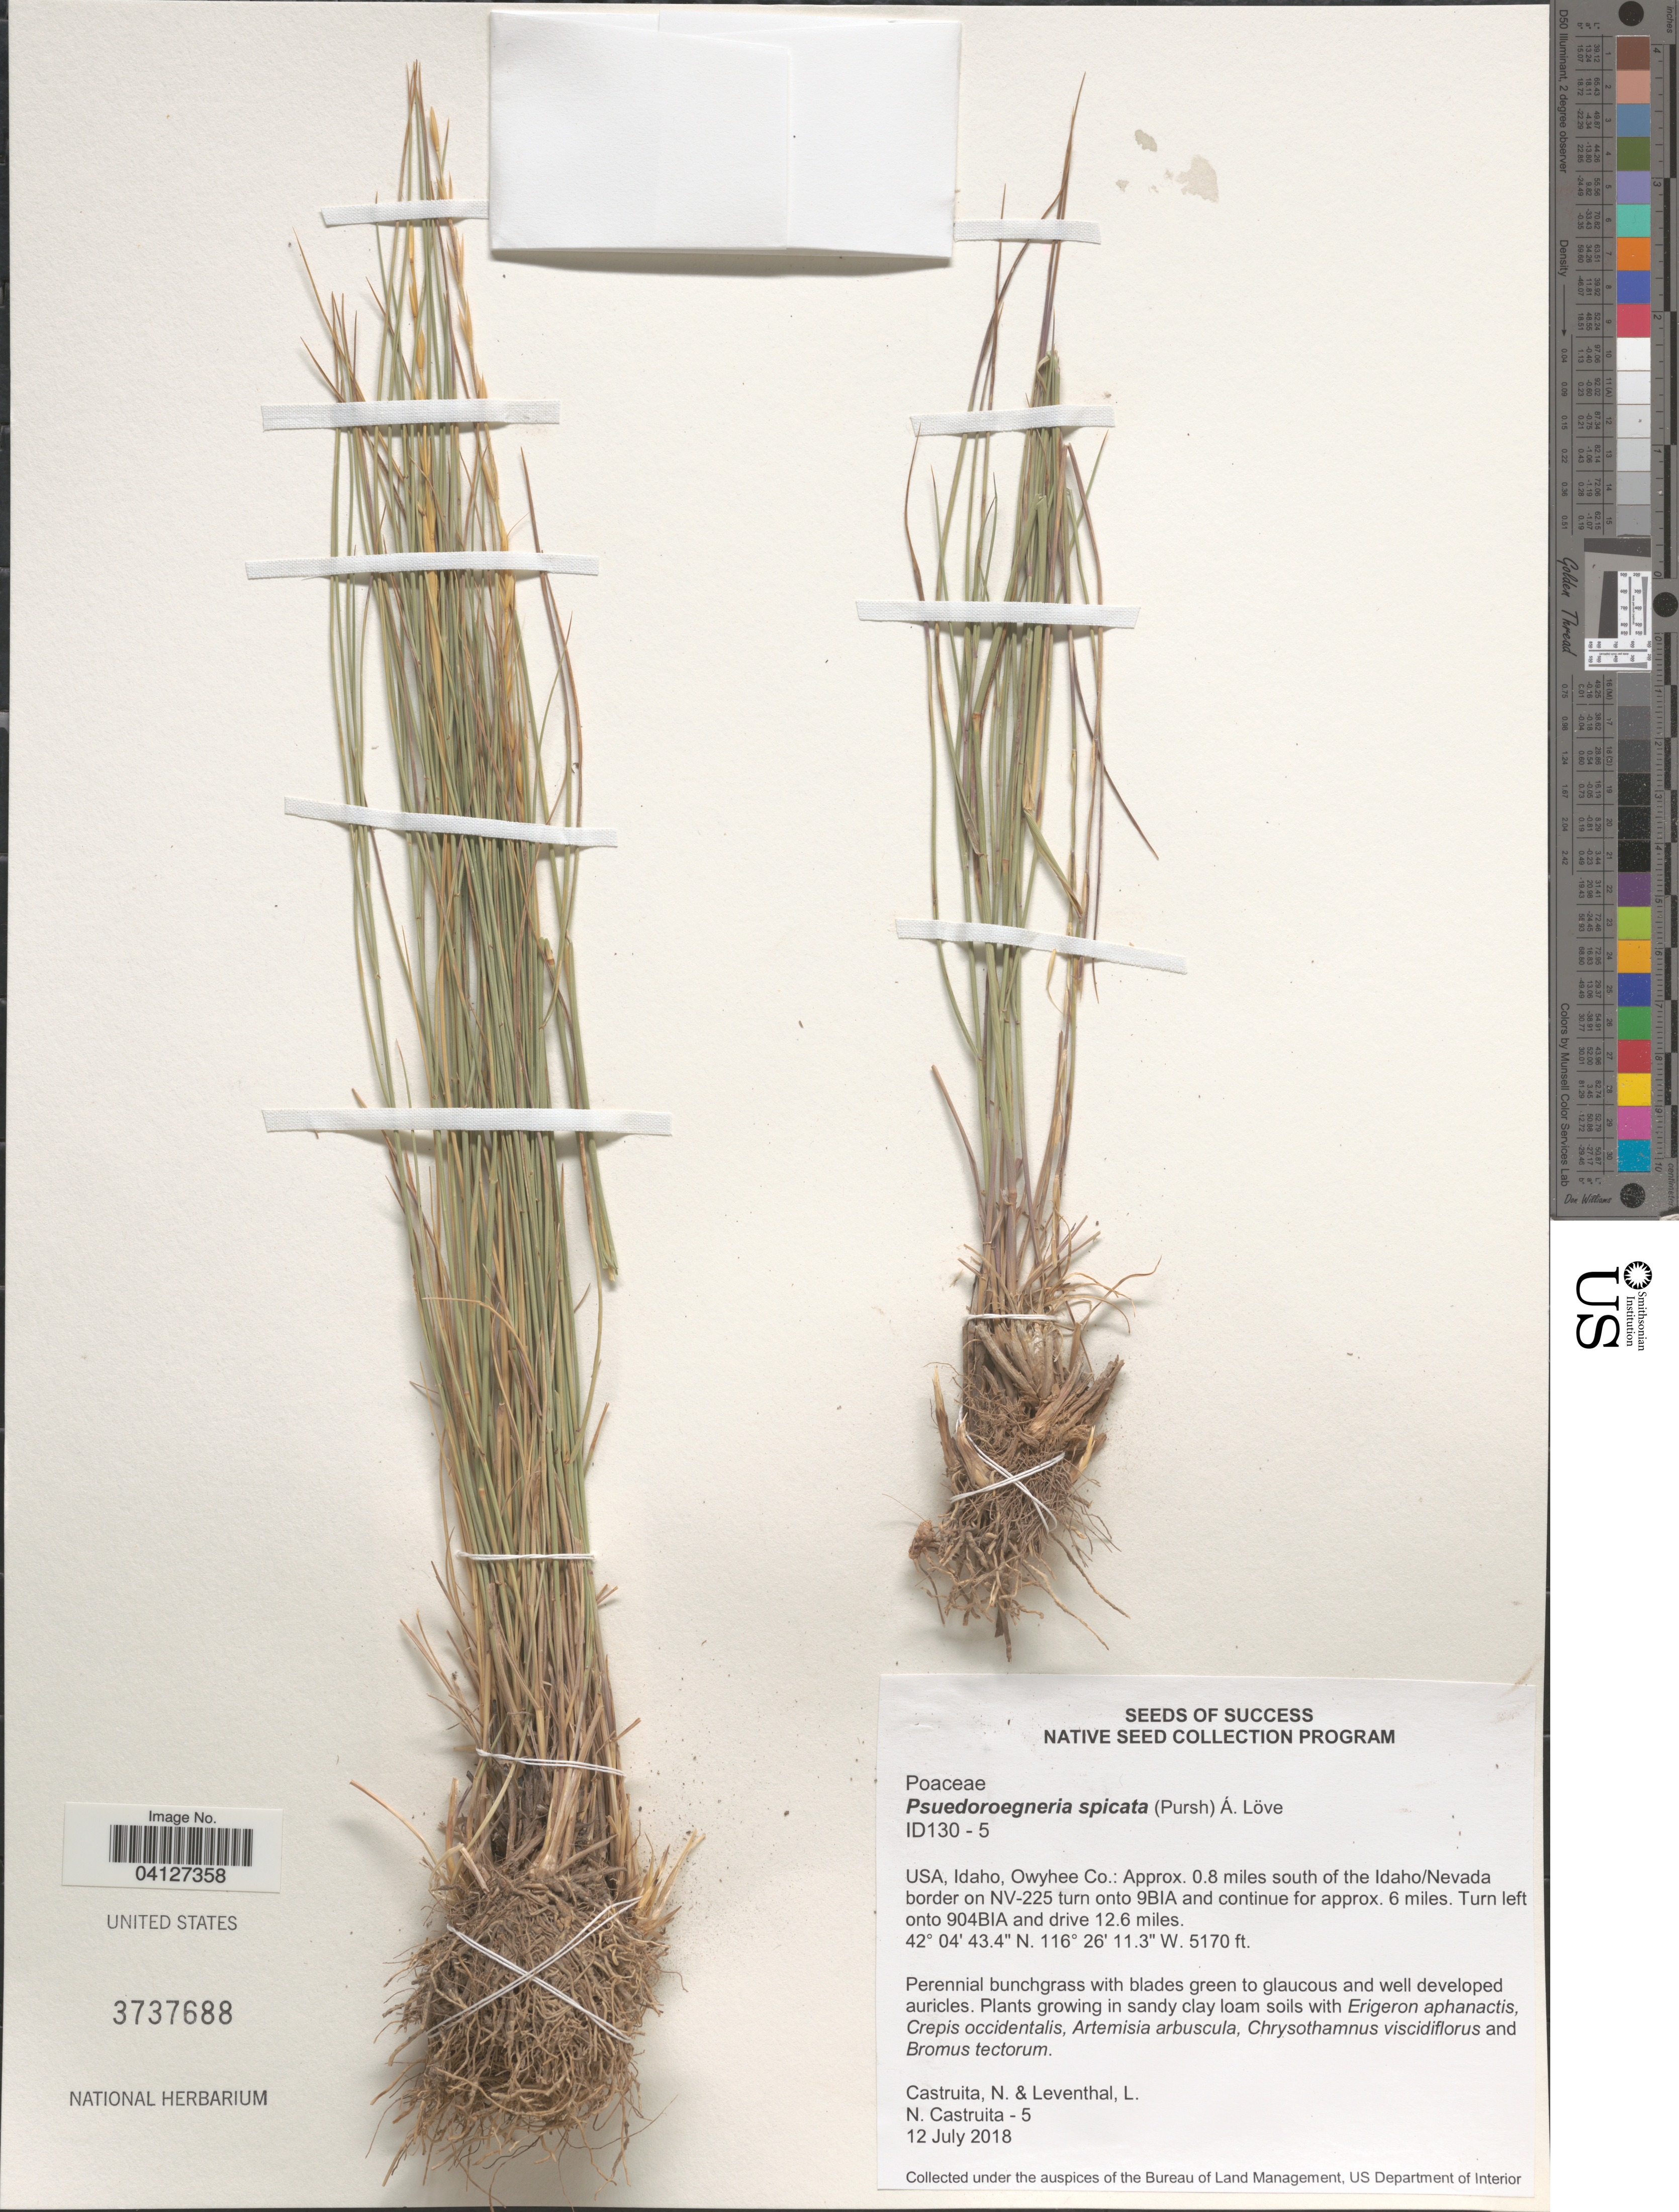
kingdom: Plantae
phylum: Tracheophyta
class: Liliopsida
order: Poales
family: Poaceae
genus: Pseudoroegneria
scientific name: Pseudoroegneria spicata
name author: (Pursh) Á. Löve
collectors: N. Castruita & L. Leventhal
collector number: ID130-5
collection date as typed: Transcribed d/m/y: 12/7/2018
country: United States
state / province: Idaho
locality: Owyhee Co.: Approx. 0.8 miles south of the Idaho/Nevada border on NV-225 turn onto 9BIA and continue for approx. 6 miles. Turn left onto 904BIA and drive 12.6 miles.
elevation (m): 1576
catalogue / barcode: US 3737688